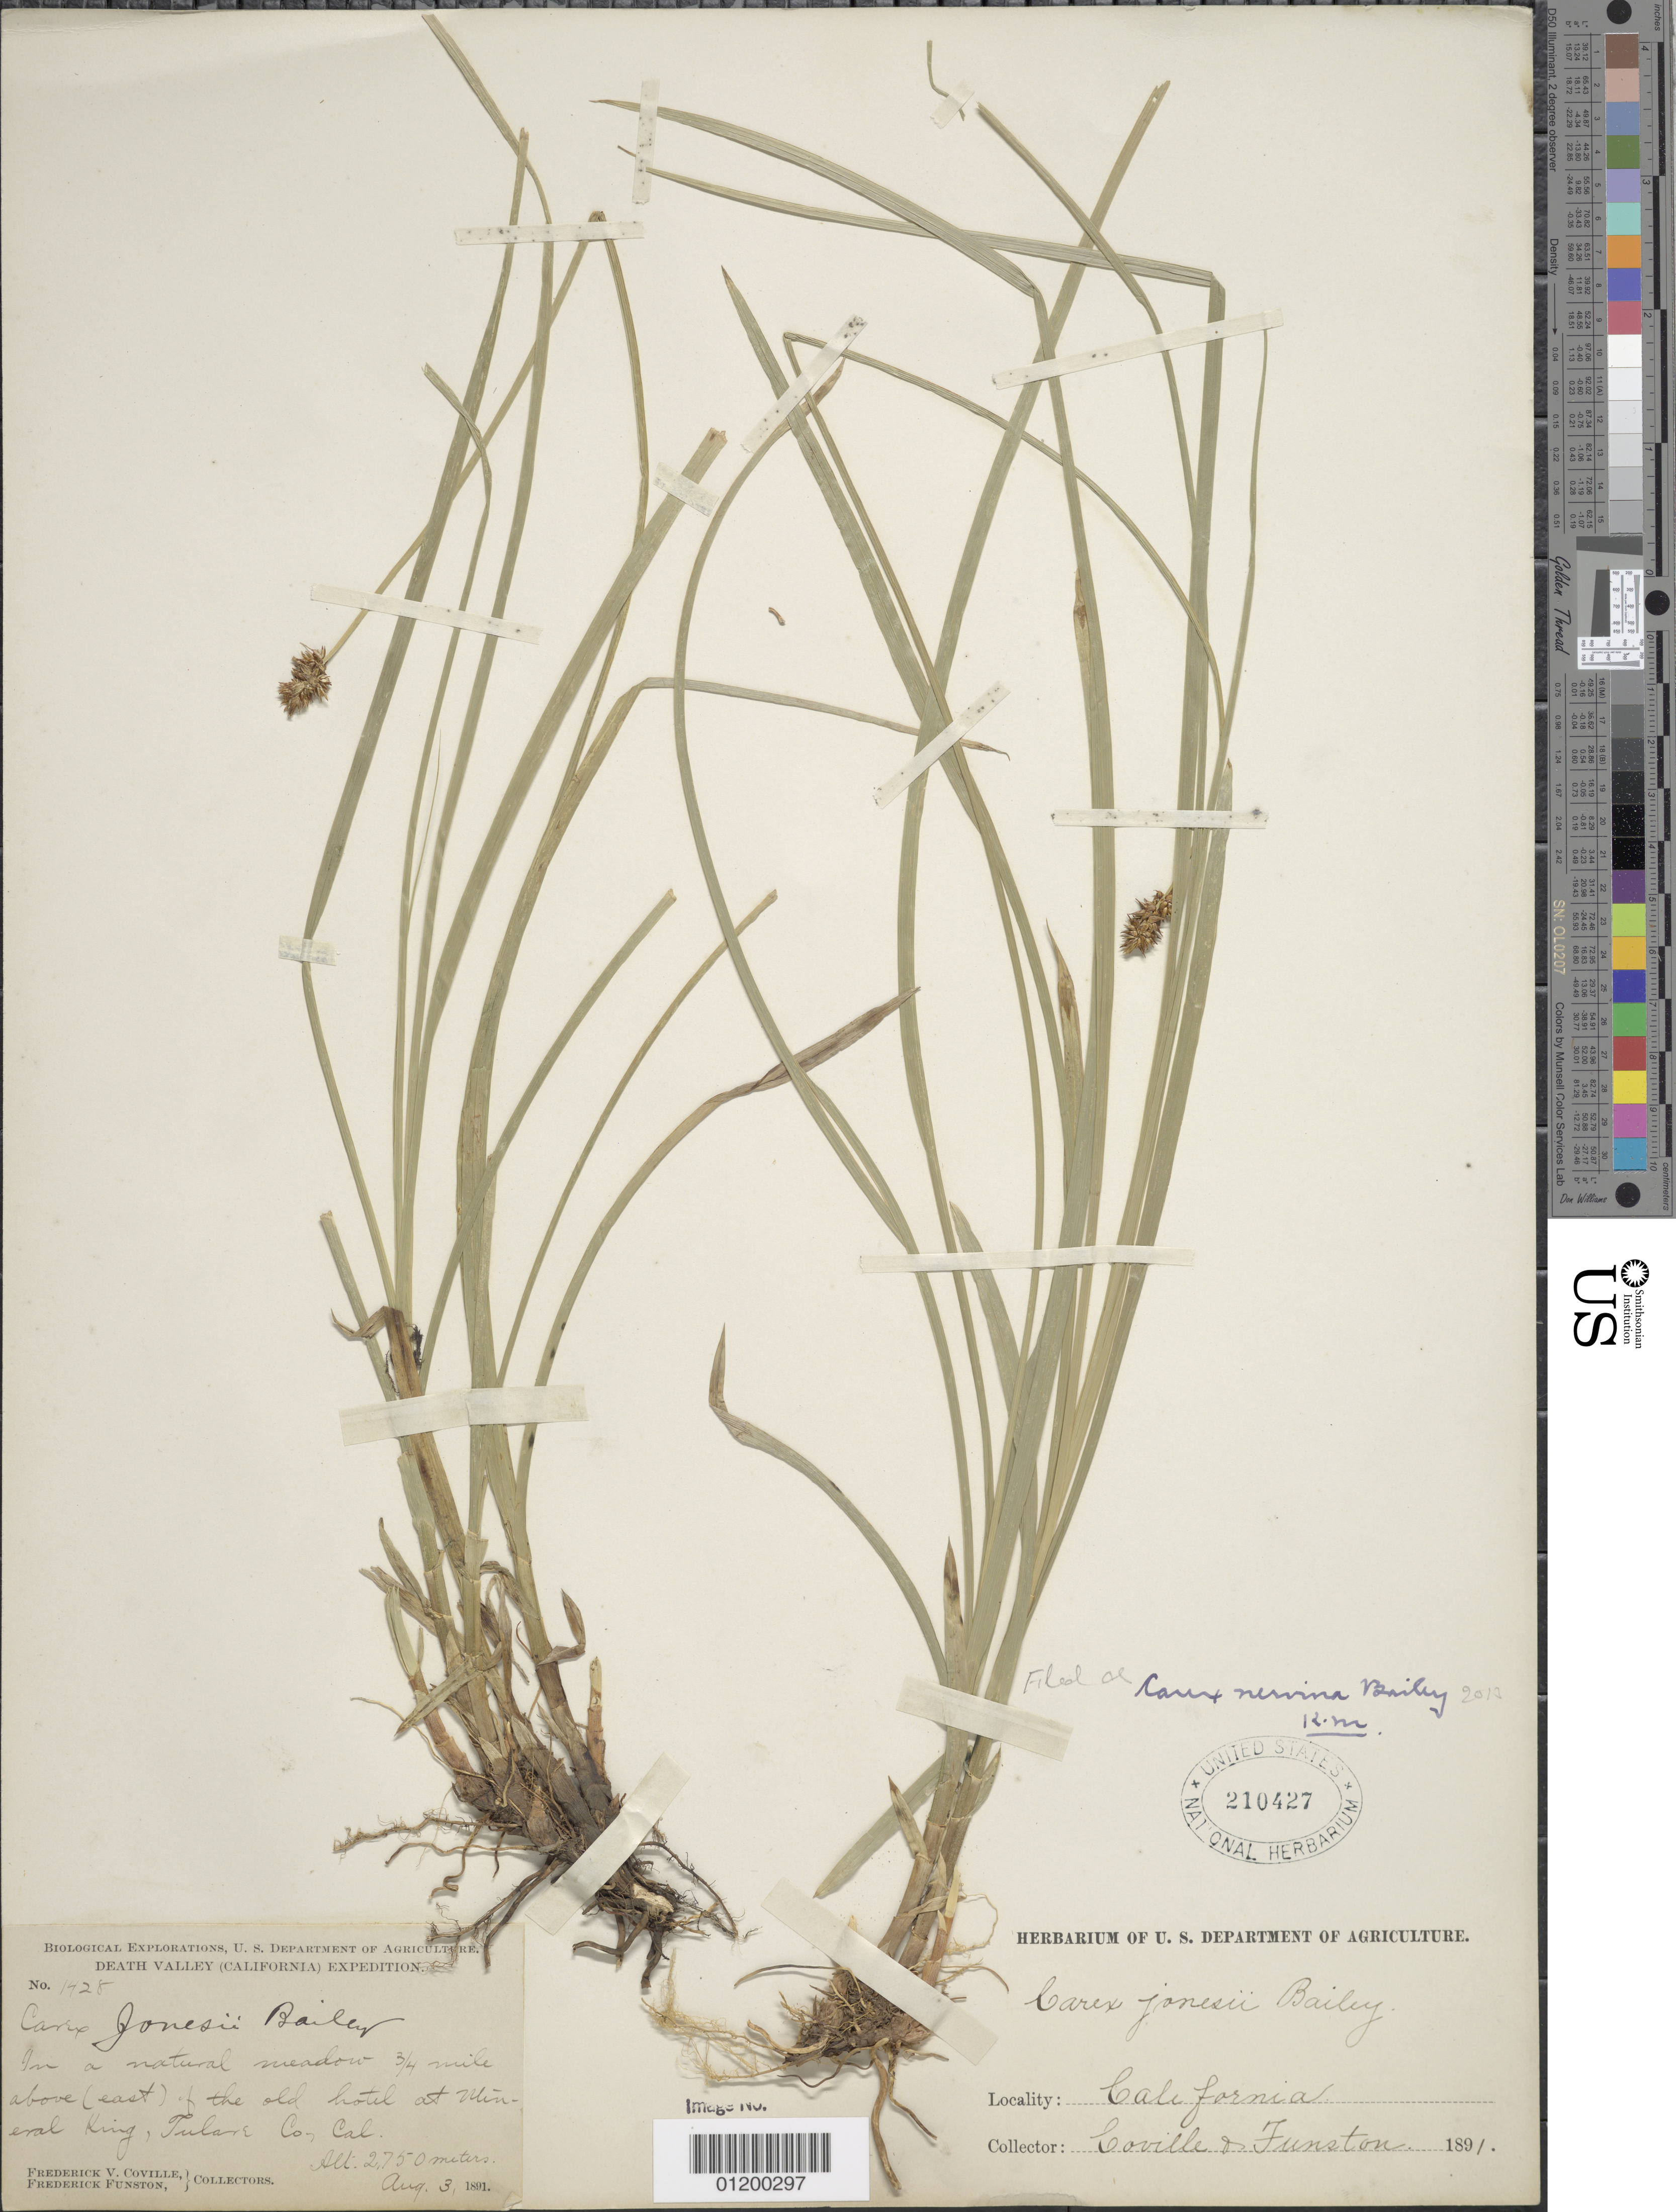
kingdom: Plantae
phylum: Tracheophyta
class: Liliopsida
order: Poales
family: Cyperaceae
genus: Carex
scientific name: Carex nervina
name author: L.H. Bailey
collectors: F. V. Coville & F. Funston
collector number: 1428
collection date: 1891-08-03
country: United States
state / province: California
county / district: Tulare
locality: In a natural meadow 3/4 mile above (east) the old hotel at Mineral king.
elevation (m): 838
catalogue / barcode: US 210427